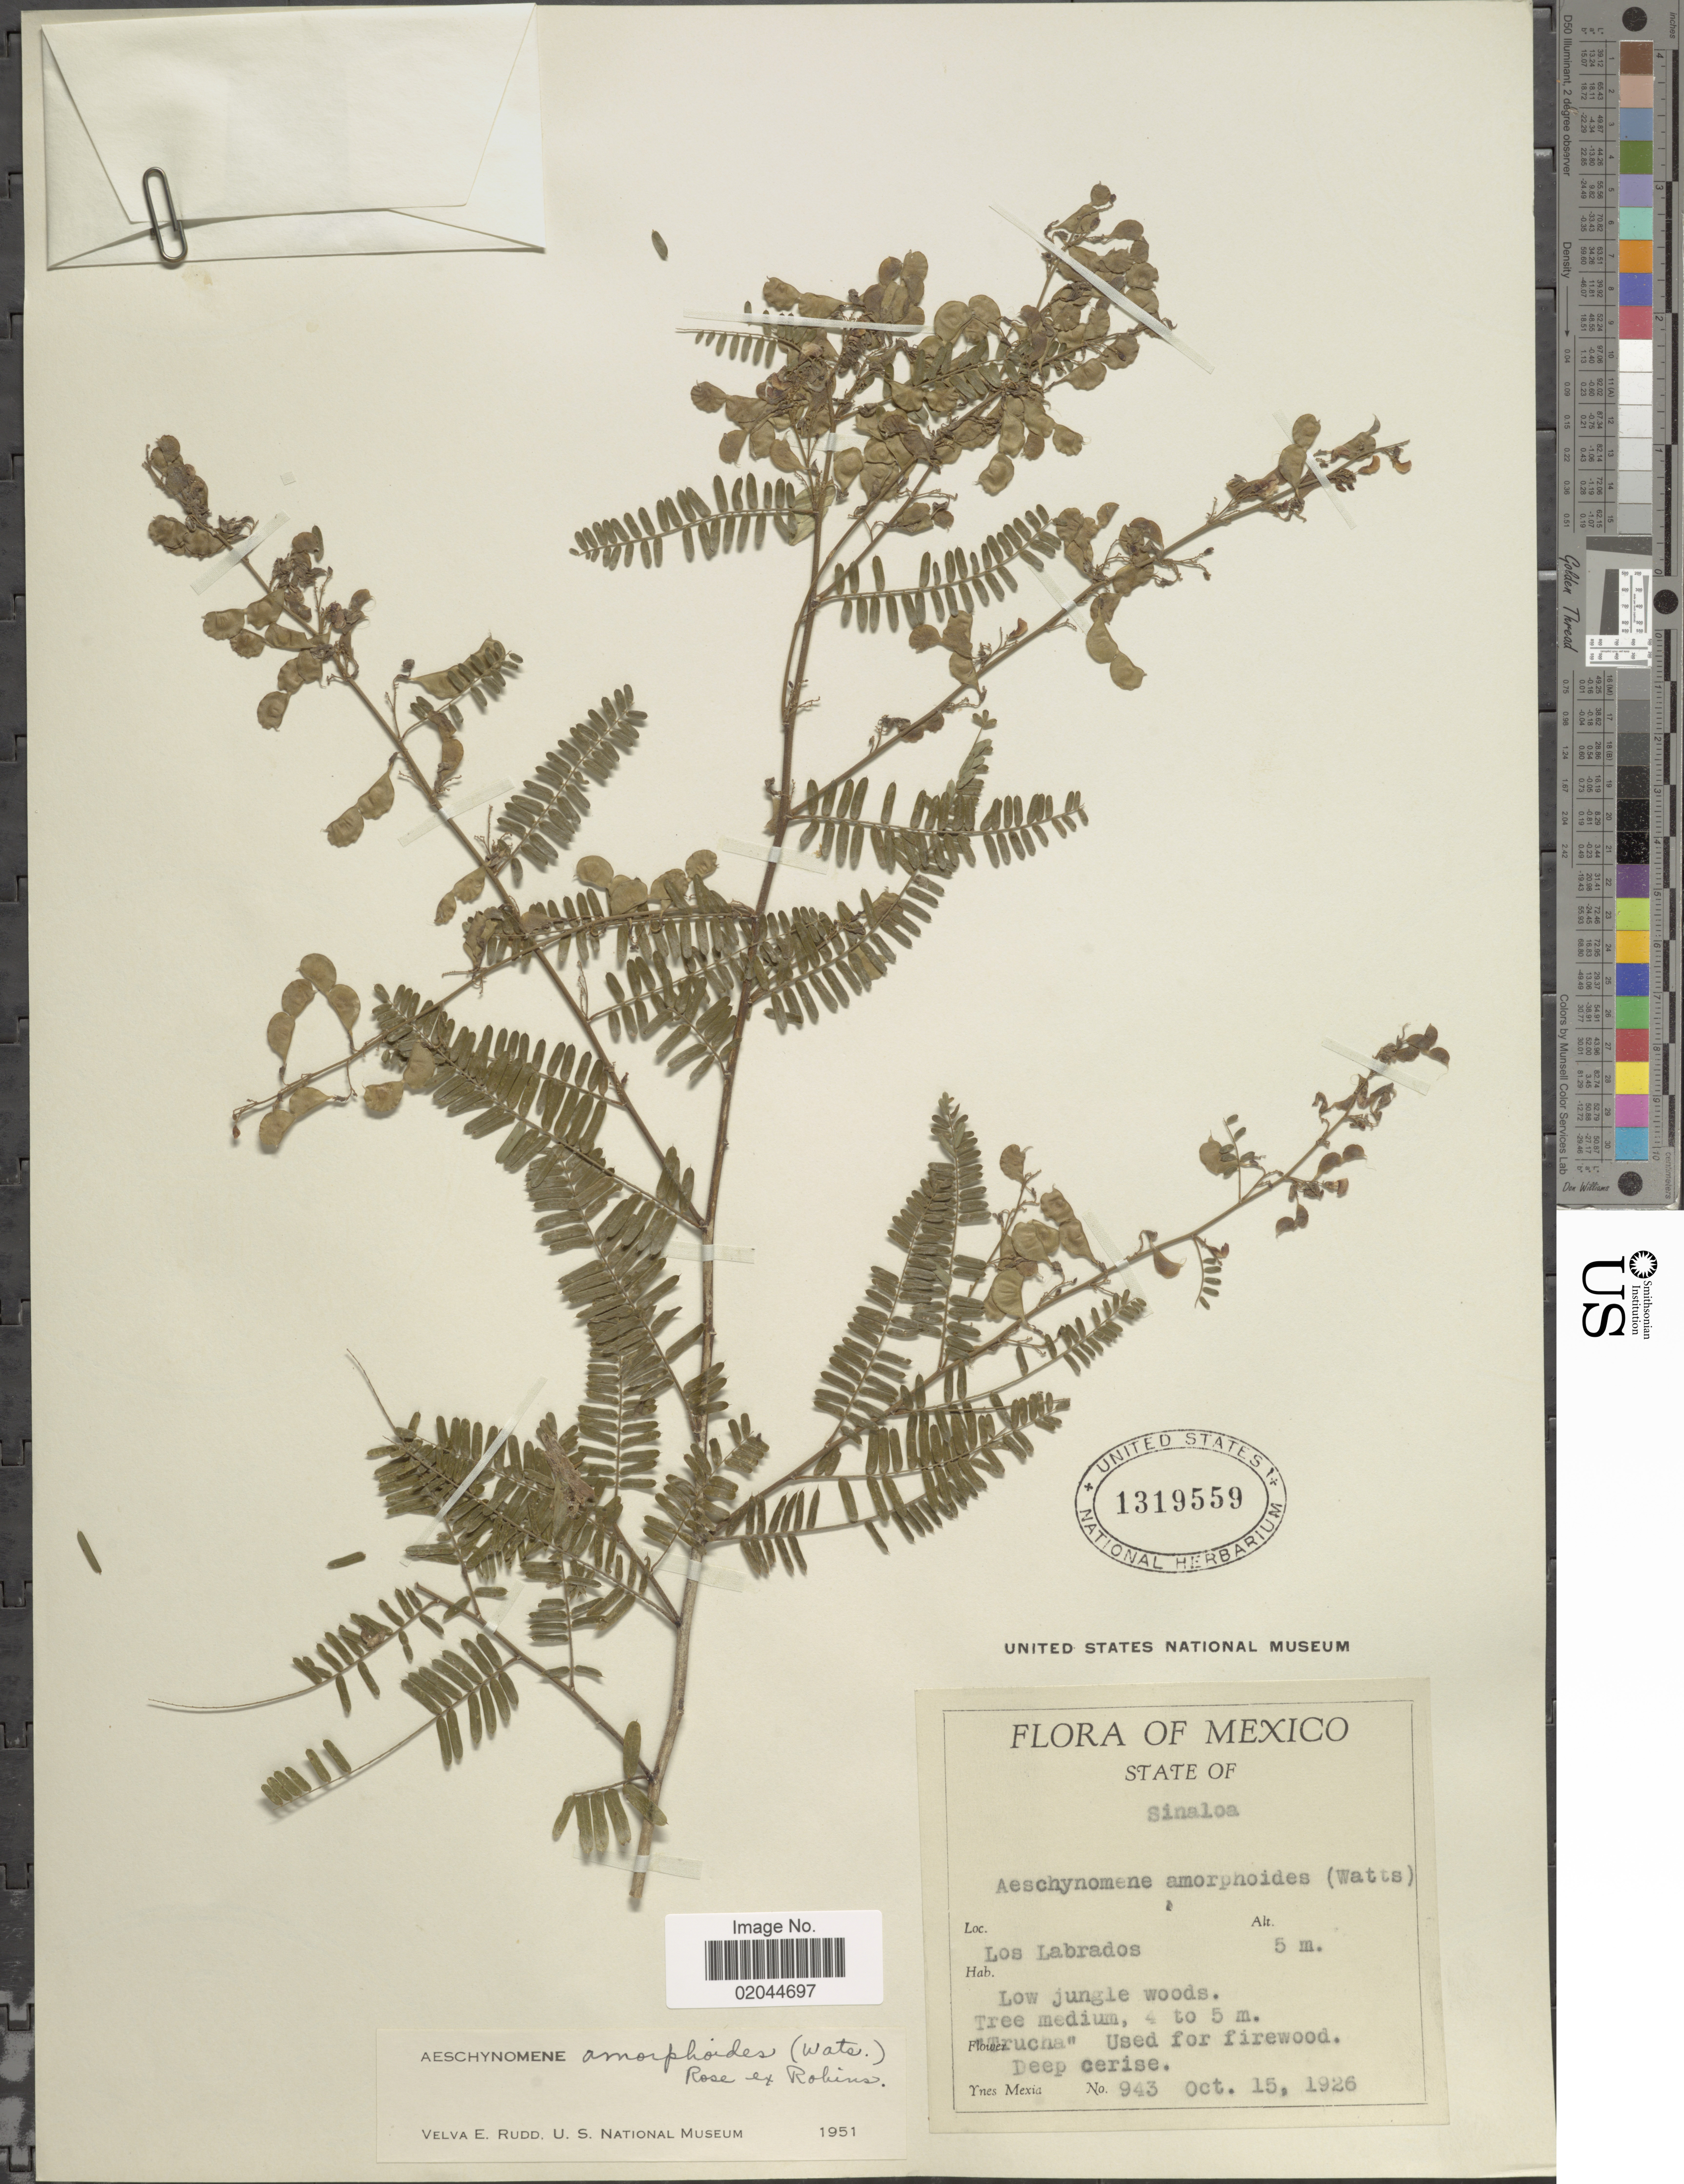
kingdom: Plantae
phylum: Tracheophyta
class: Magnoliopsida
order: Fabales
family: Fabaceae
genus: Aeschynomene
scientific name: Aeschynomene amorphoides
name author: (S. Watson) Rose ex B.L. Rob.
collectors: Y. Mexia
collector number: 943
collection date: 1926-10-15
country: Mexico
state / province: Sinaloa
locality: Los Labrados, Low jungle woods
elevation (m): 5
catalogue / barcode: US 1319559